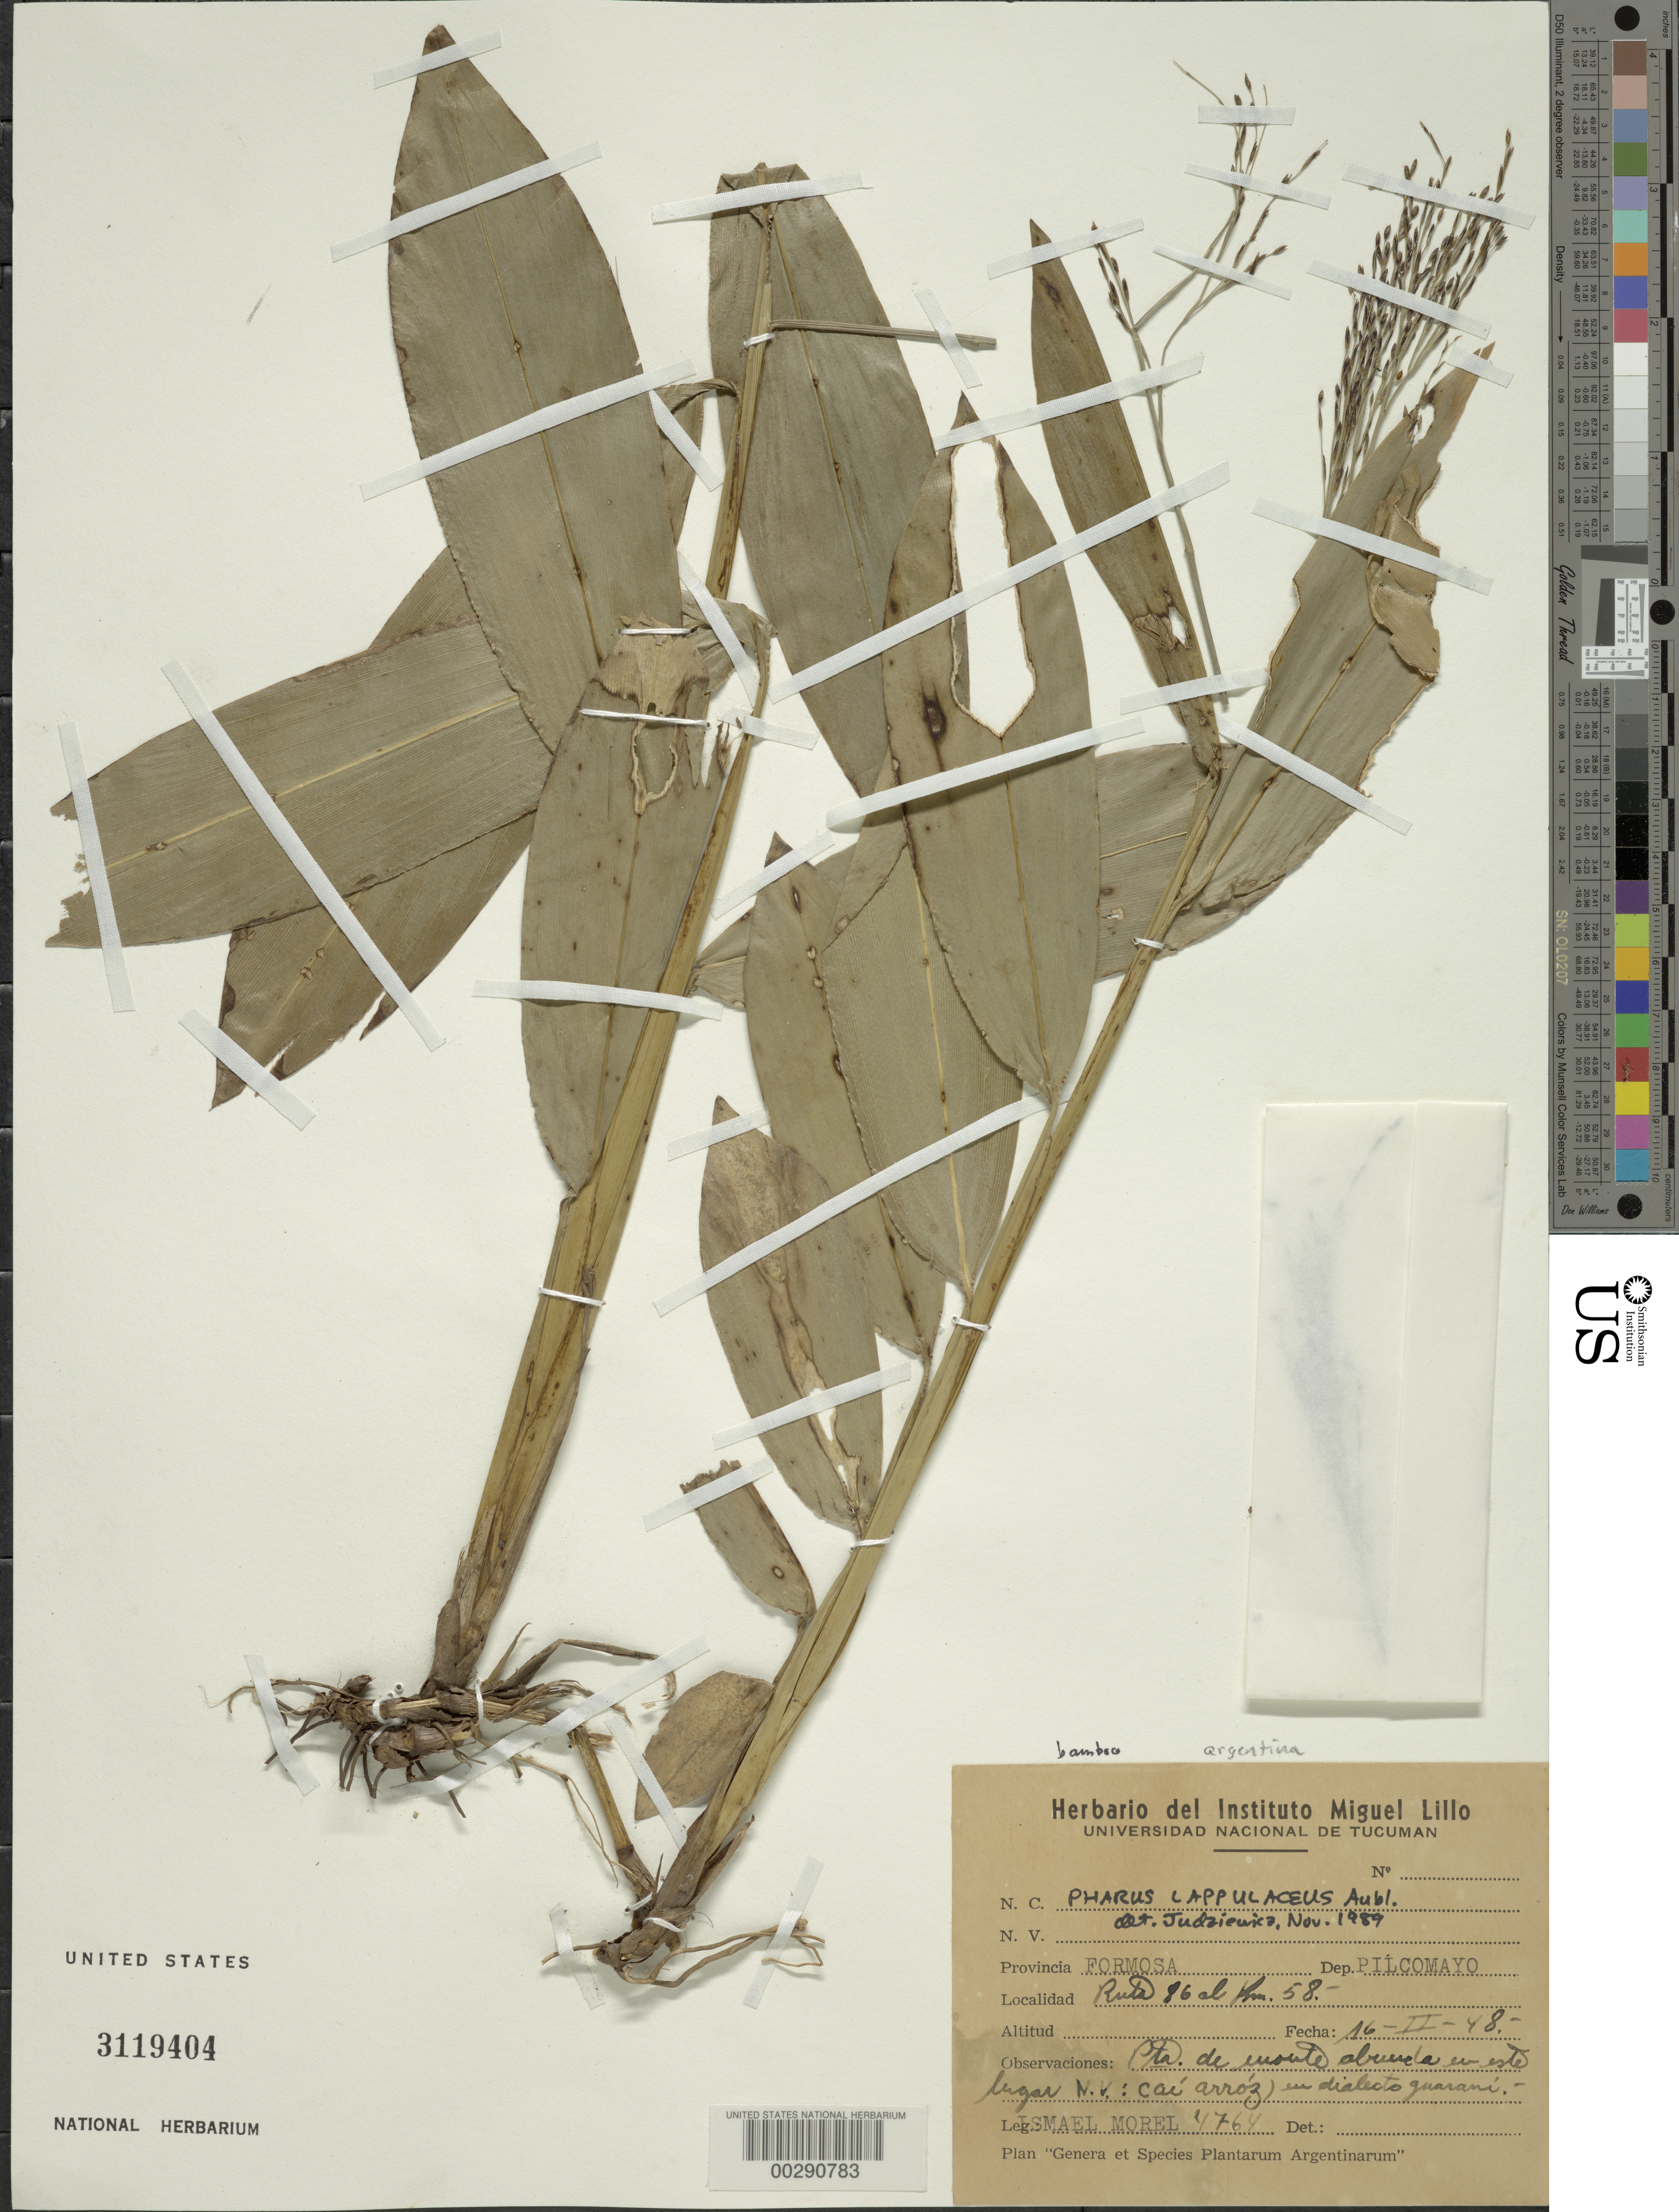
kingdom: Plantae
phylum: Tracheophyta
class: Liliopsida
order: Poales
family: Poaceae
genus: Pharus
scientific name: Pharus lappulaceus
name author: Aubl.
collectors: I. Morel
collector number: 1764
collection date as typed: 16 Feb 1948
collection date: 1948-02-16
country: Argentina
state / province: Formosa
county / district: Pilcomayo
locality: Route 86 by km 58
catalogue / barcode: US 3119404